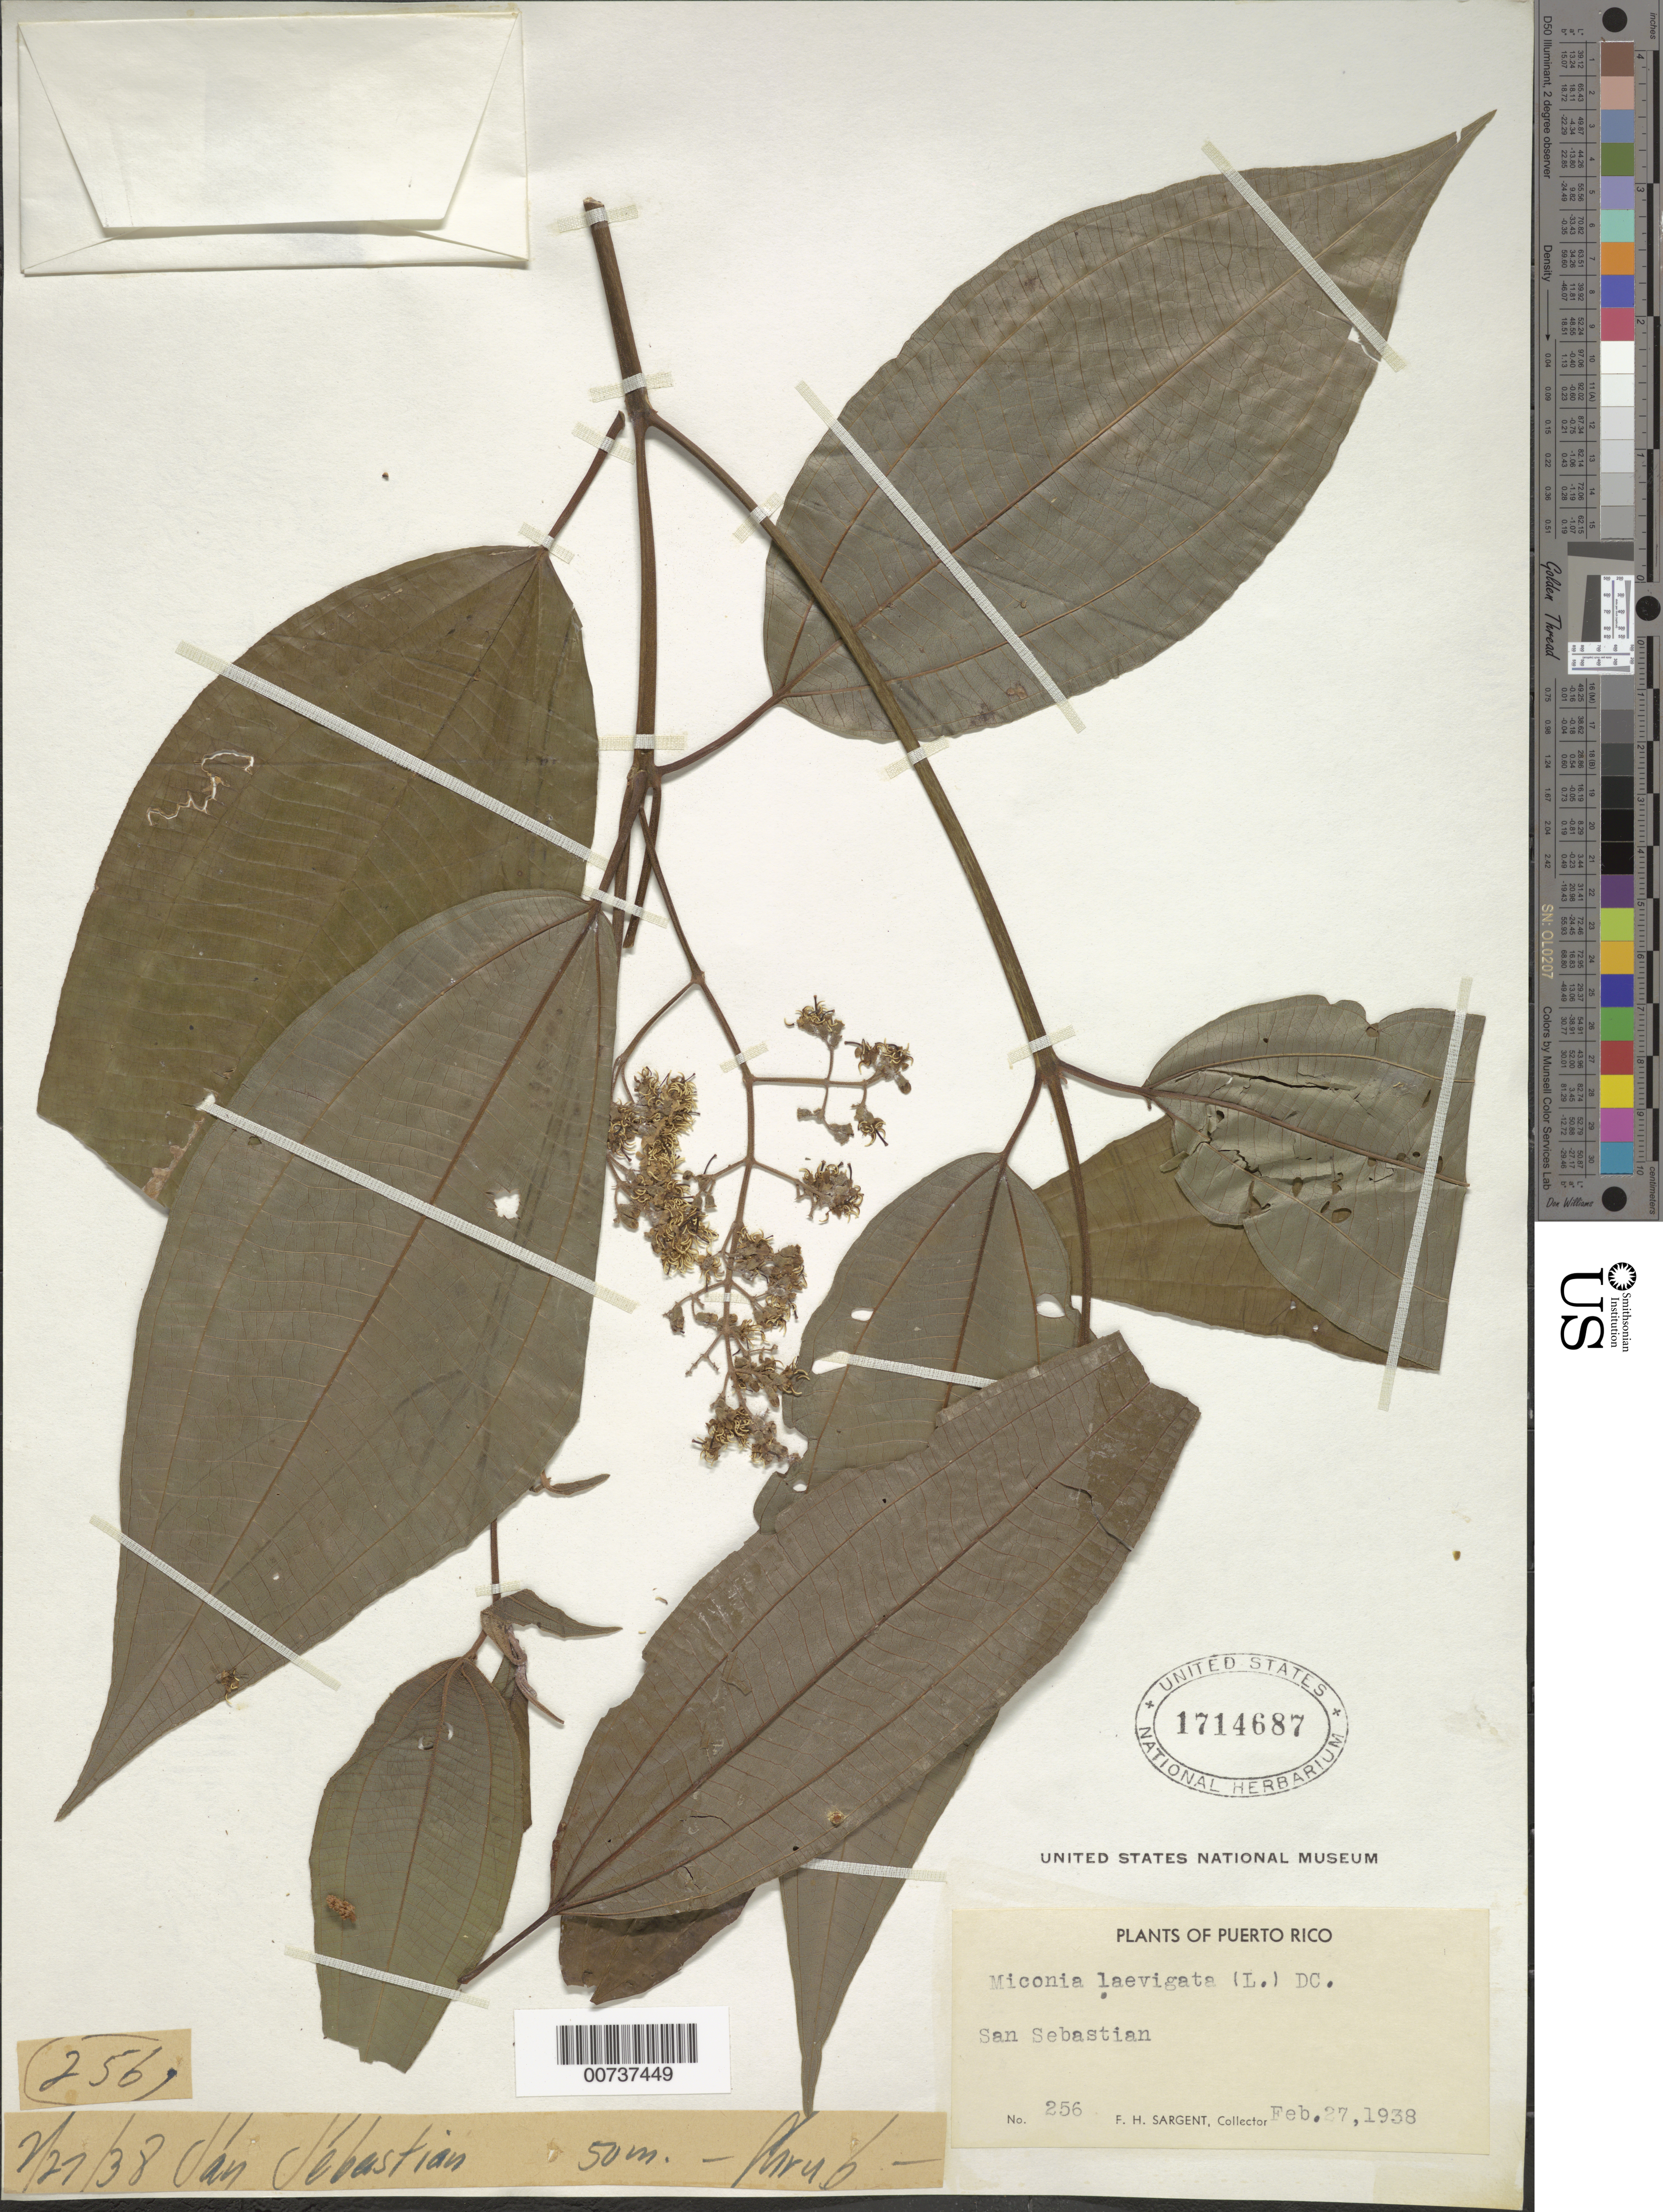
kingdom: Plantae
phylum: Tracheophyta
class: Magnoliopsida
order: Myrtales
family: Melastomataceae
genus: Miconia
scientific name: Miconia laevigata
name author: (L.) D. Don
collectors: F. H. Sargent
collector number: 256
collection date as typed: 27 Feb 1938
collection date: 1938-02-27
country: Puerto Rico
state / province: San Sebastián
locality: San Sebastián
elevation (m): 50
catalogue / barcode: US 1714687